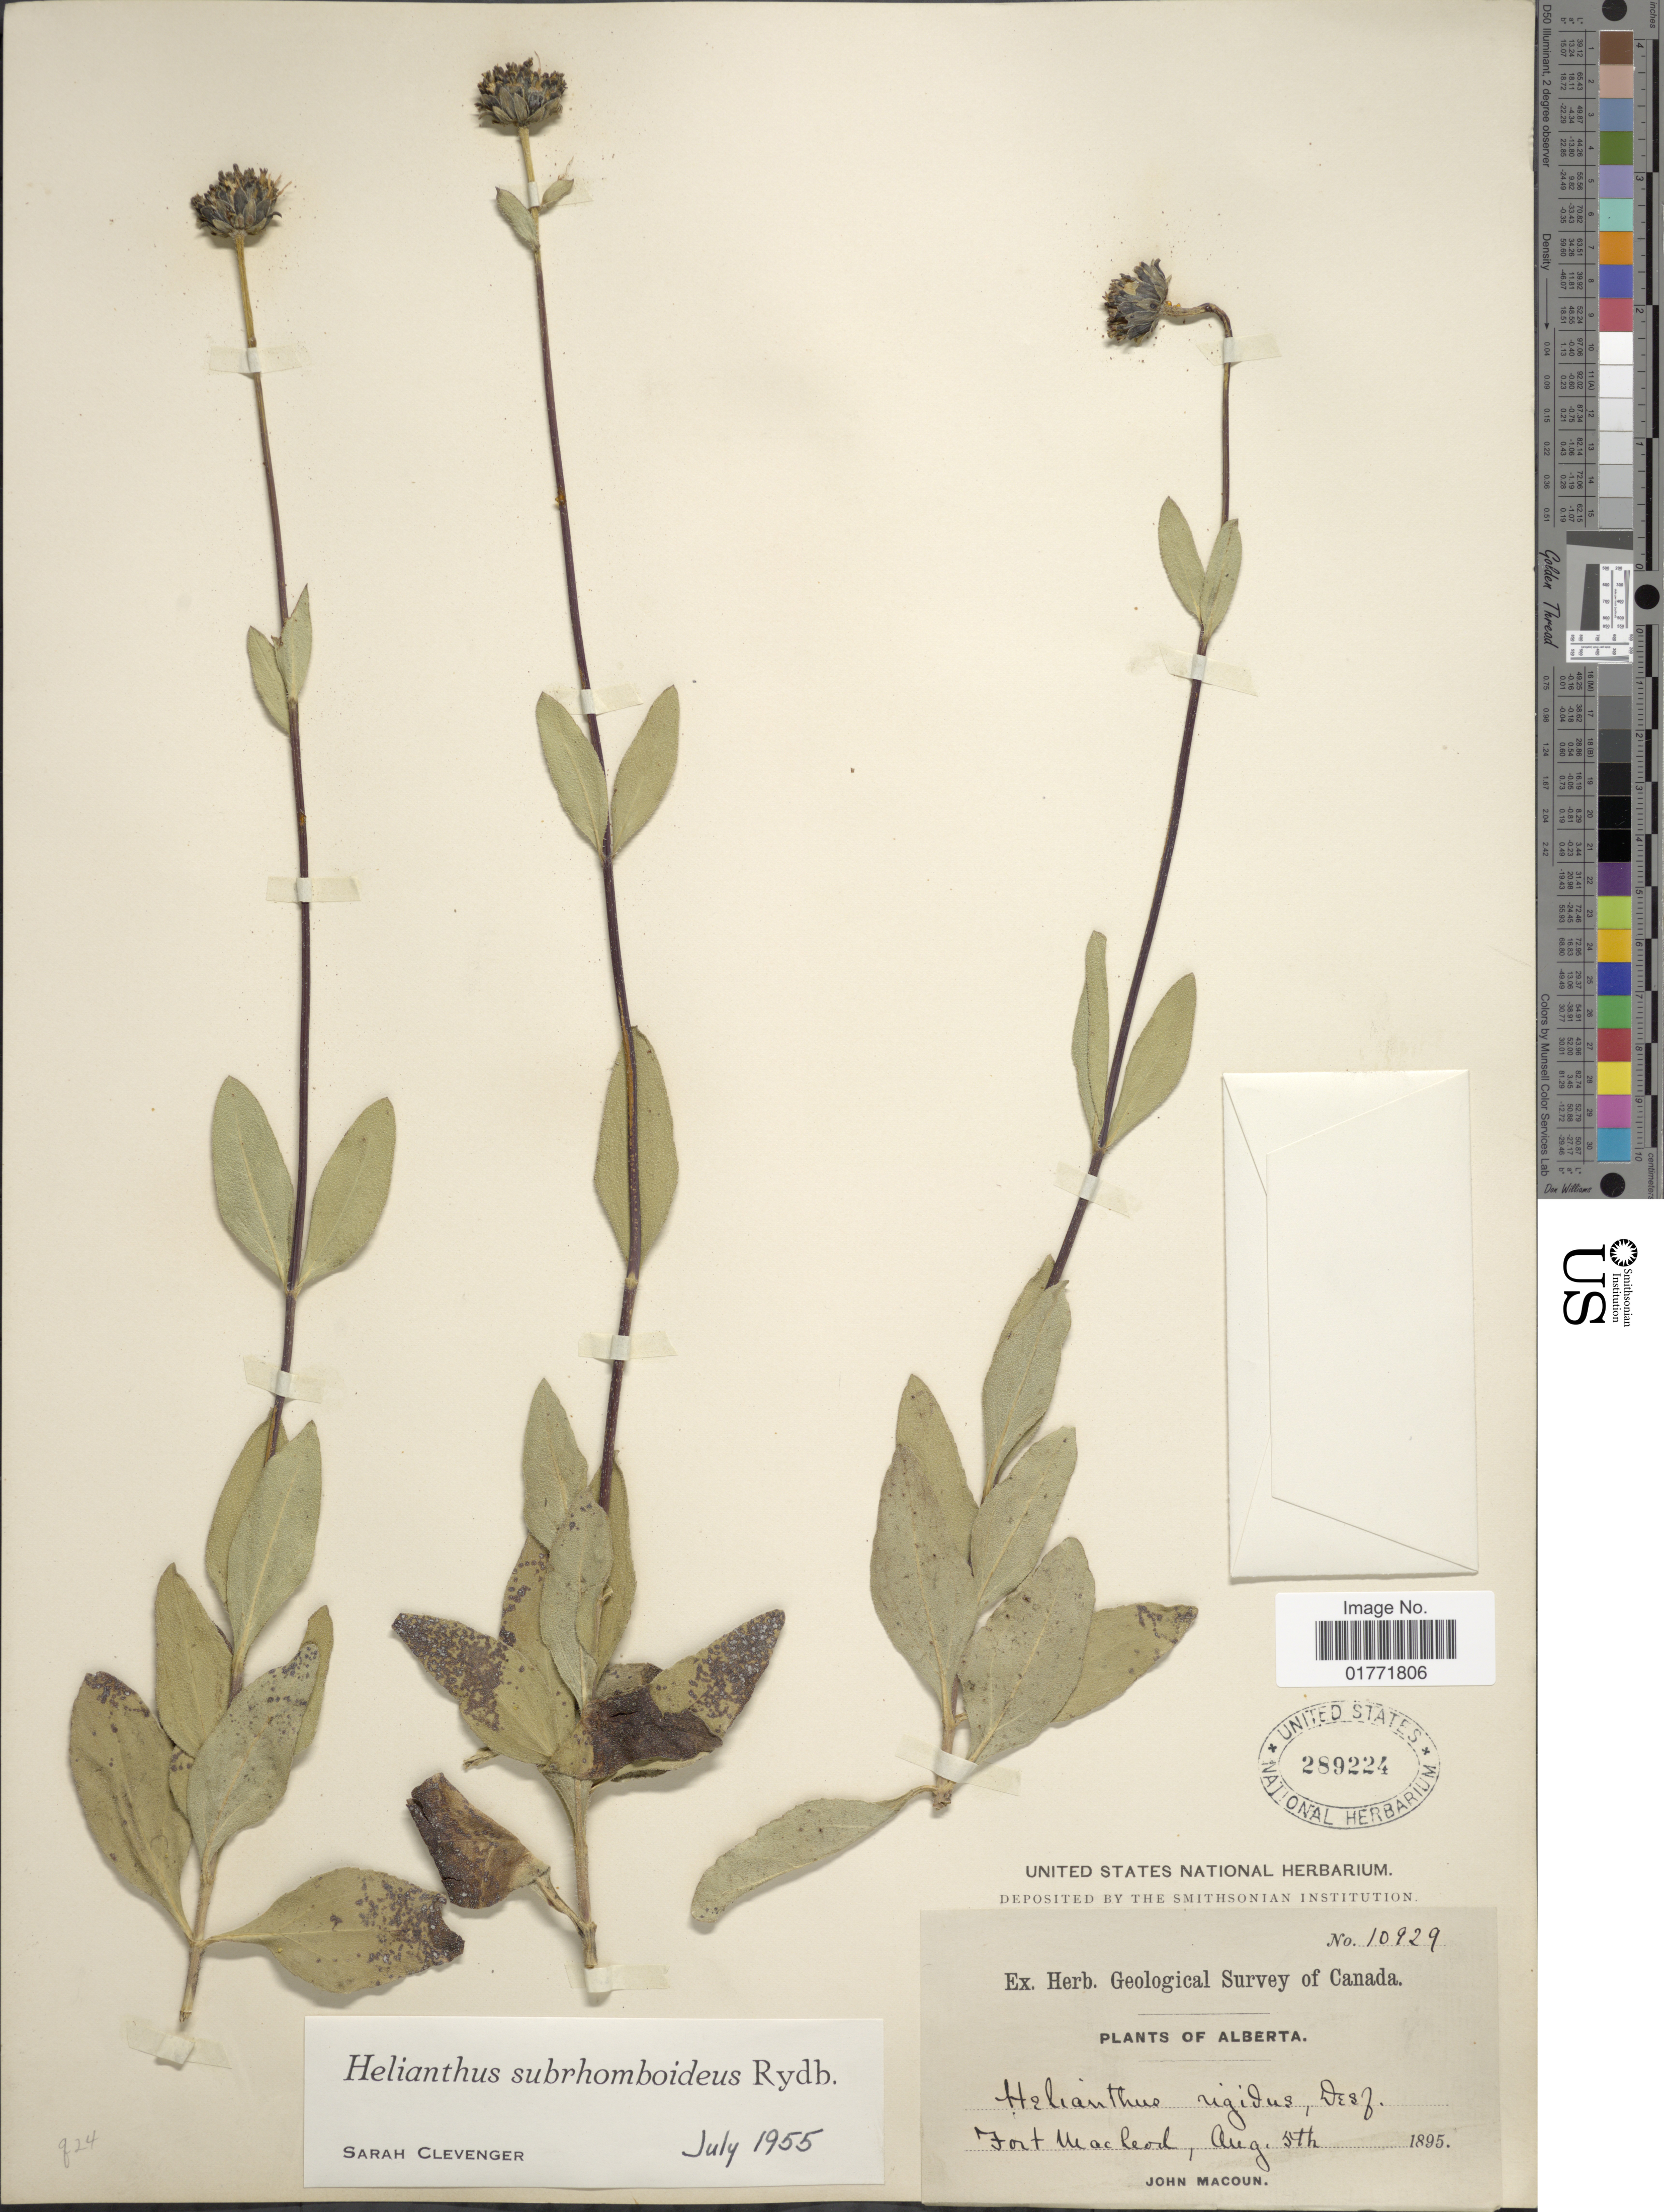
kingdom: Plantae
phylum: Tracheophyta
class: Magnoliopsida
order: Asterales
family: Asteraceae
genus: Helianthus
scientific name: Helianthus subrhomboideus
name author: Rydb.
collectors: J. Macoun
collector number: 10929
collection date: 1895-08-05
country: Canada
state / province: Alberta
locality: Fort MacLeod.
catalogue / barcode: US 289224